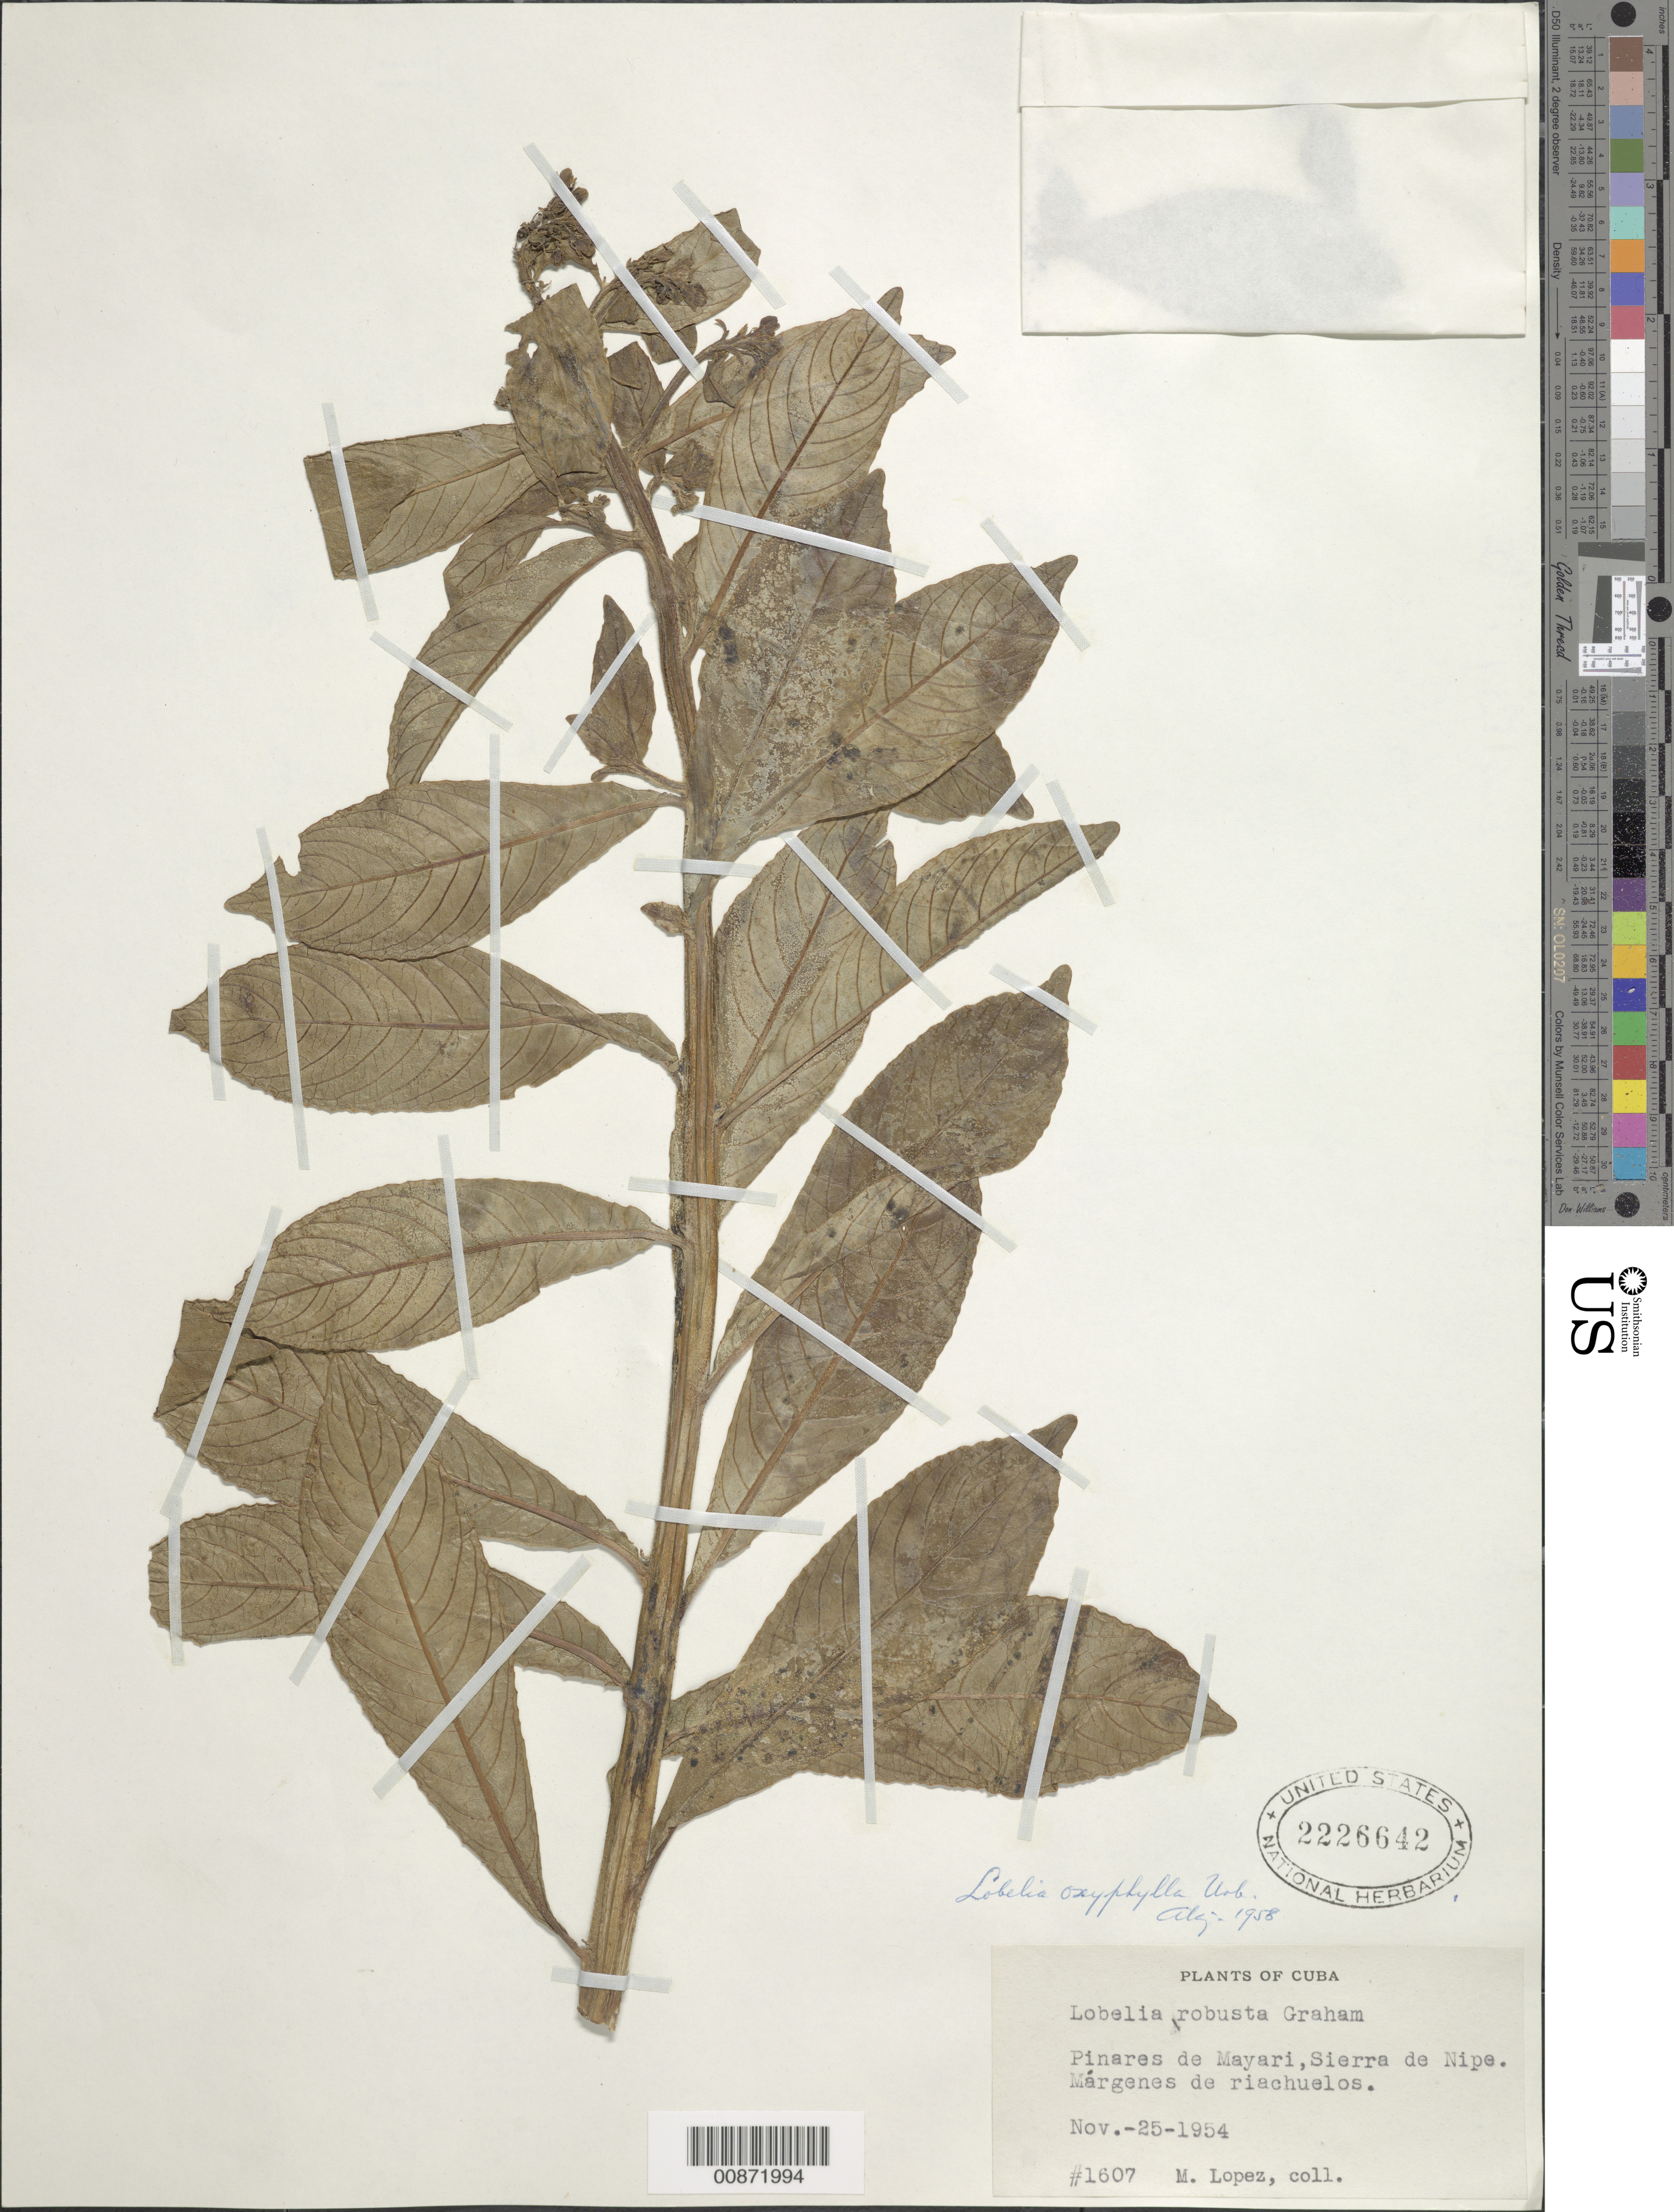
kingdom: Plantae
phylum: Tracheophyta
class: Magnoliopsida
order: Asterales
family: Campanulaceae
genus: Lobelia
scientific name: Lobelia shaferi var. shaferi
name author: Urb.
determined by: Liogier, Alain H.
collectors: M. López Figueiras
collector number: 1607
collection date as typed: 25 Nov 1954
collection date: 1954-11-25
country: Cuba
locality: Pinares de Mayari, Sierra de Nipe. Márgenes de riachuelos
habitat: Pinares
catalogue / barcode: US 2226642